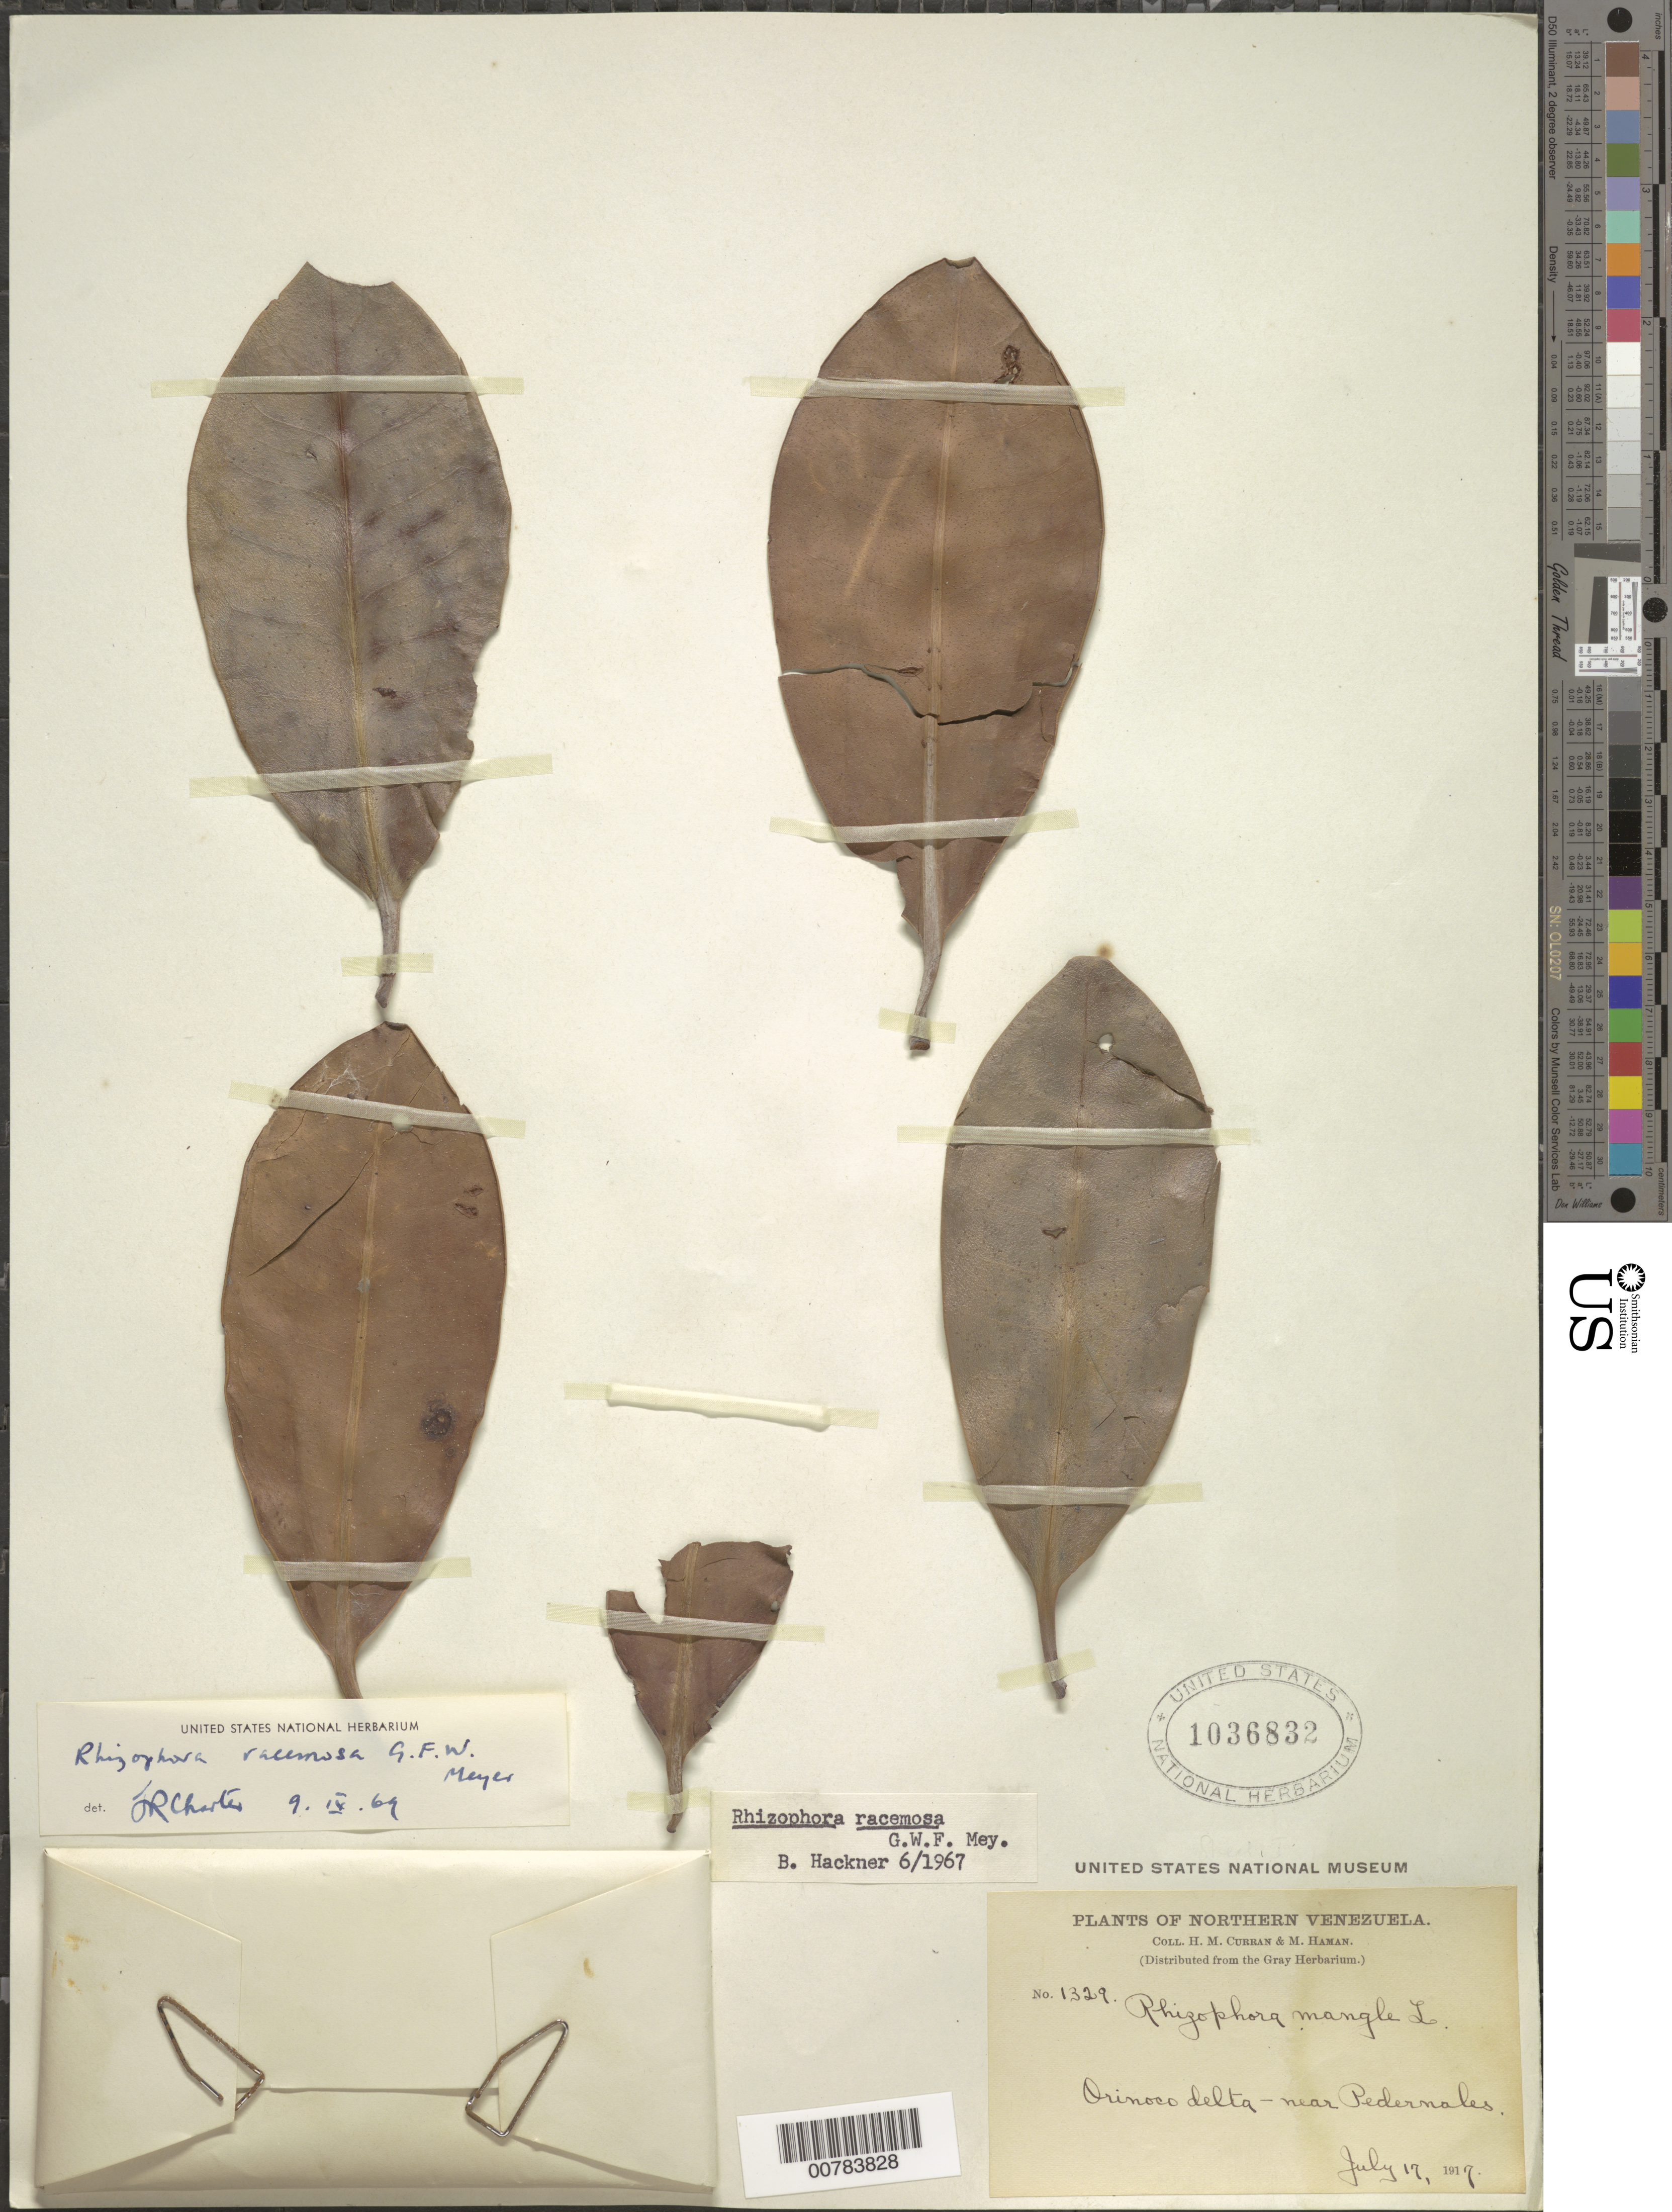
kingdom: Plantae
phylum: Tracheophyta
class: Magnoliopsida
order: Malpighiales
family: Rhizophoraceae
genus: Rhizophora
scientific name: Rhizophora racemosa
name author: G. Mey.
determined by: Chaslis, J. R.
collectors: H. M. Curran & M. Haman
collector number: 1329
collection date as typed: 17-Jul-17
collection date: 1917-07-17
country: Venezuela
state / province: Delta Amacuro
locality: Pedernales, Orinoco Delta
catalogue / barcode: US 1036832